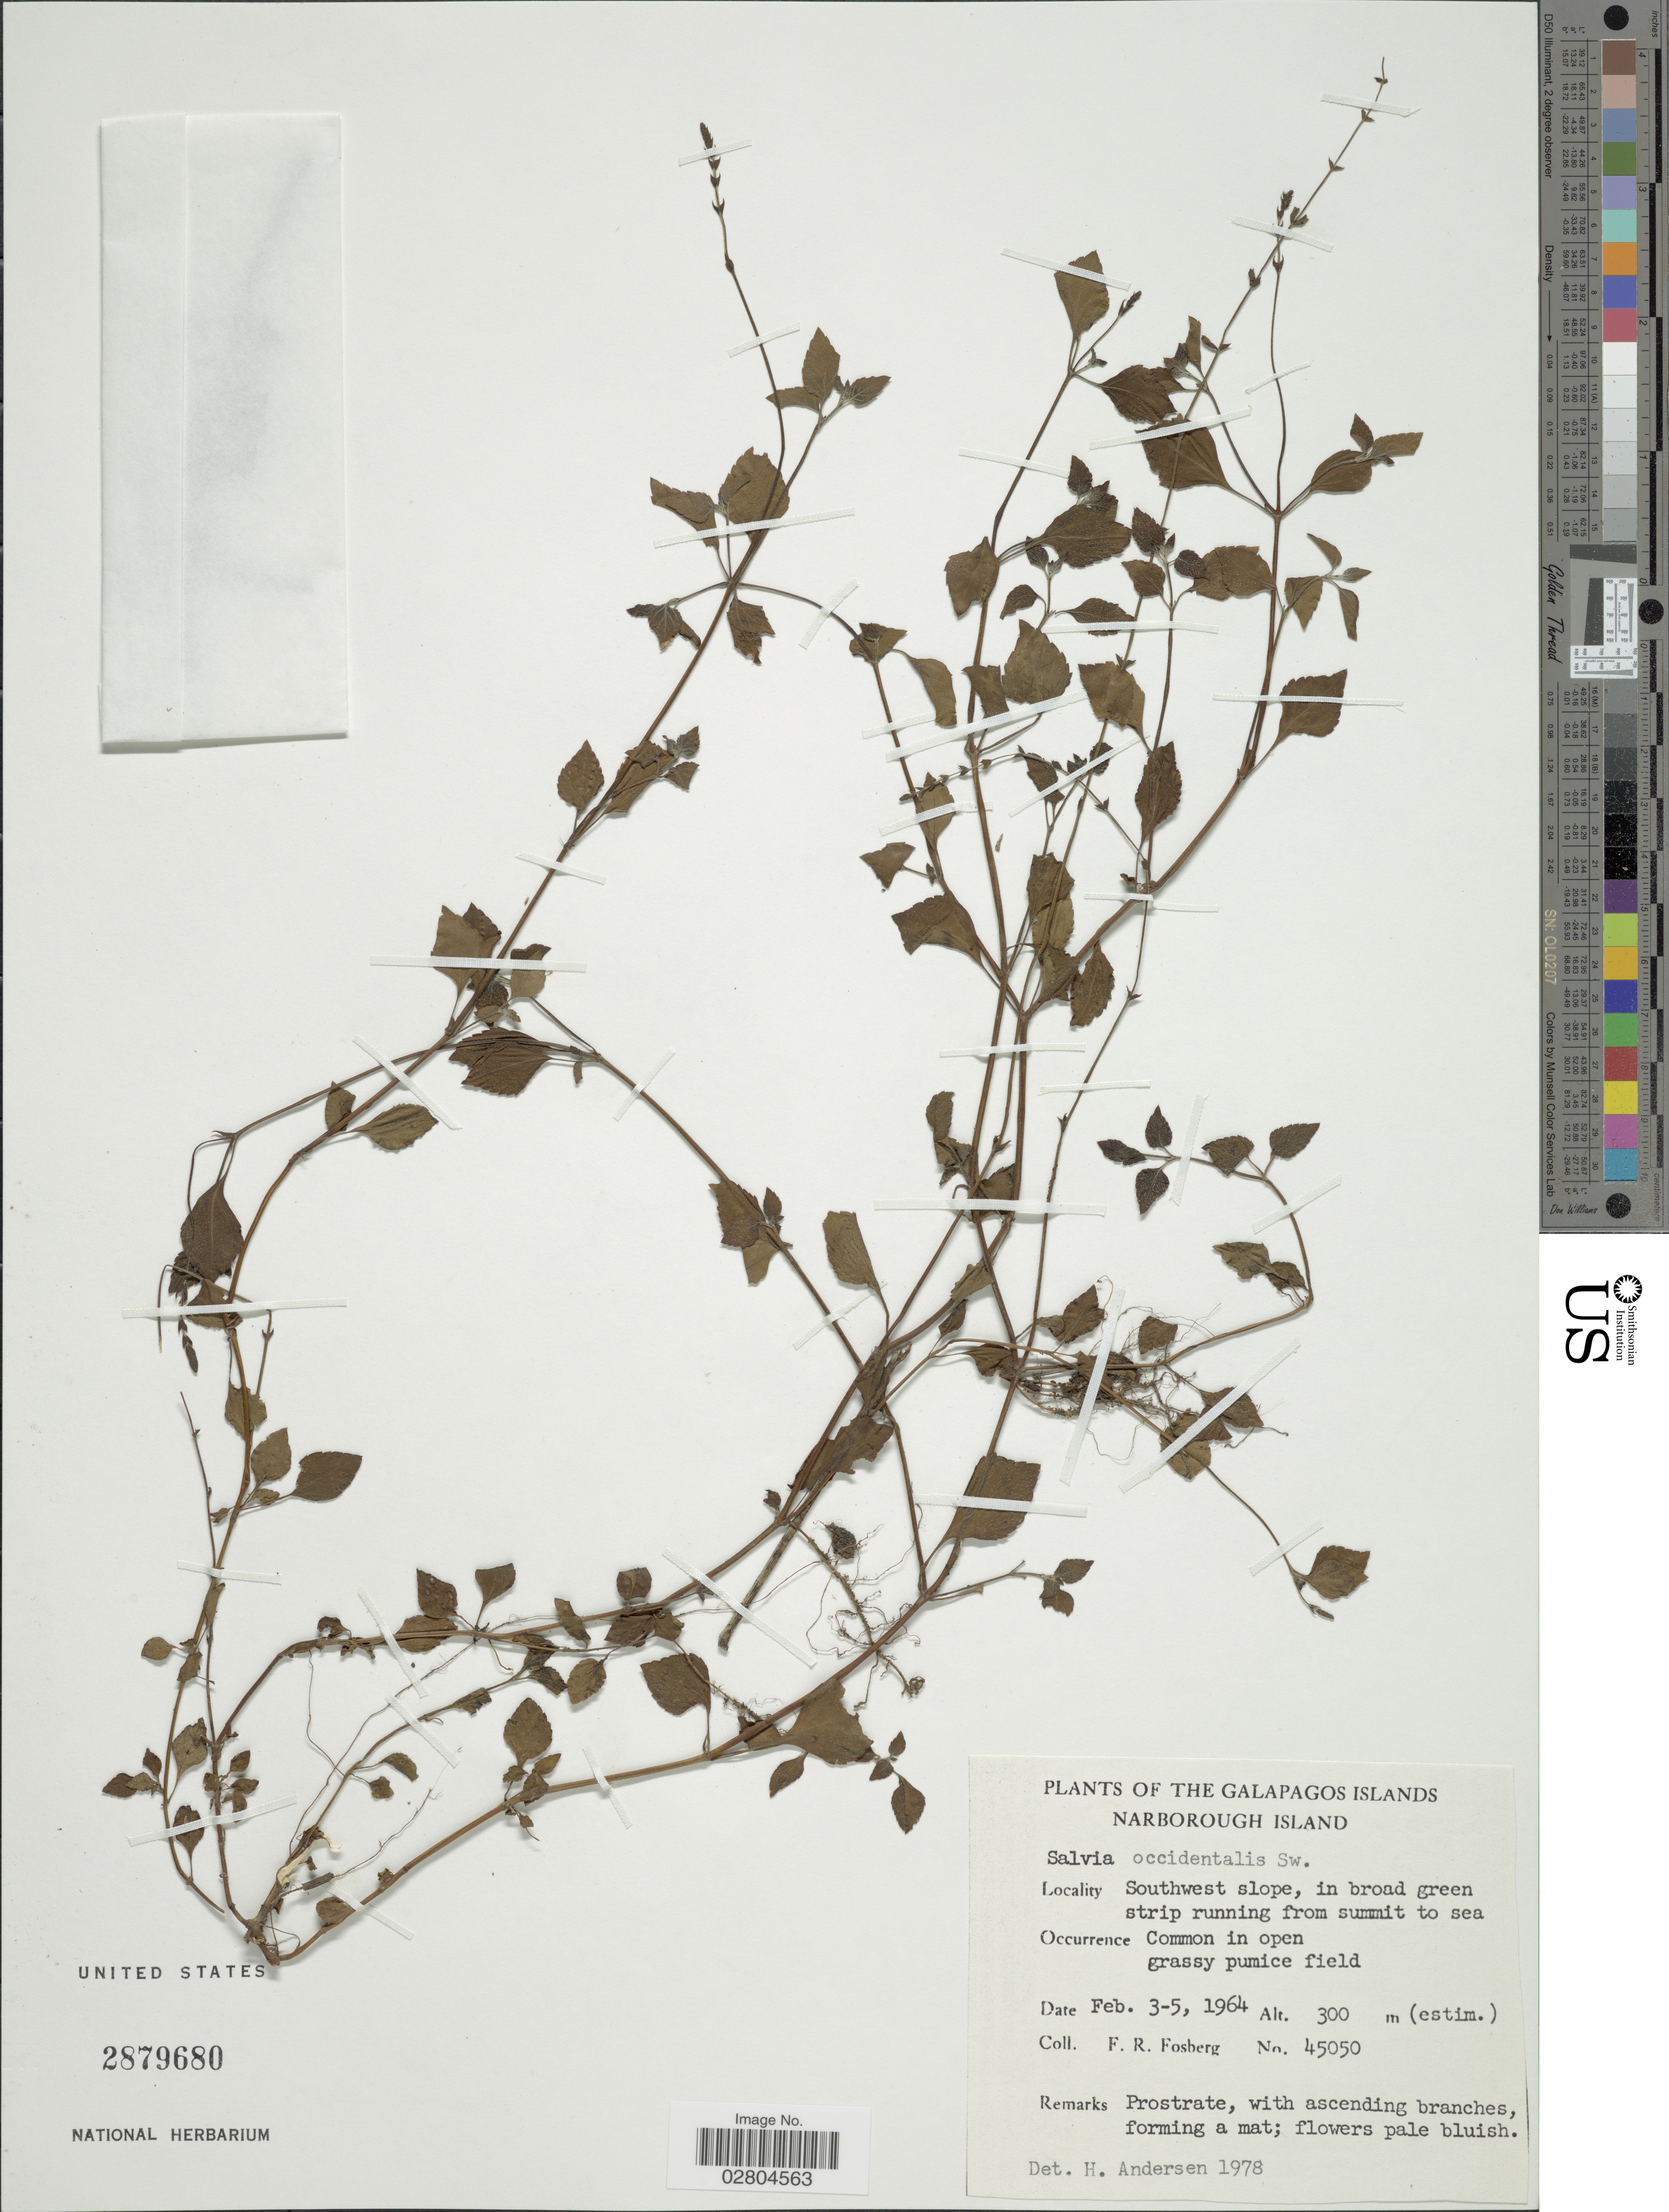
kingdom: Plantae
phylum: Tracheophyta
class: Magnoliopsida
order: Lamiales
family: Lamiaceae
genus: Salvia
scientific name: Salvia occidentalis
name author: Sw.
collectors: F. R. Fosberg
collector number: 45050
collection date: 1964-02-03/1964-02-05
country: Ecuador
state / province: Colón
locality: The Galapagos Islands. Narborough Island. Southwest slope, in broad green strip running from summit to sea.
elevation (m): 300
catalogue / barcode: US 2879680